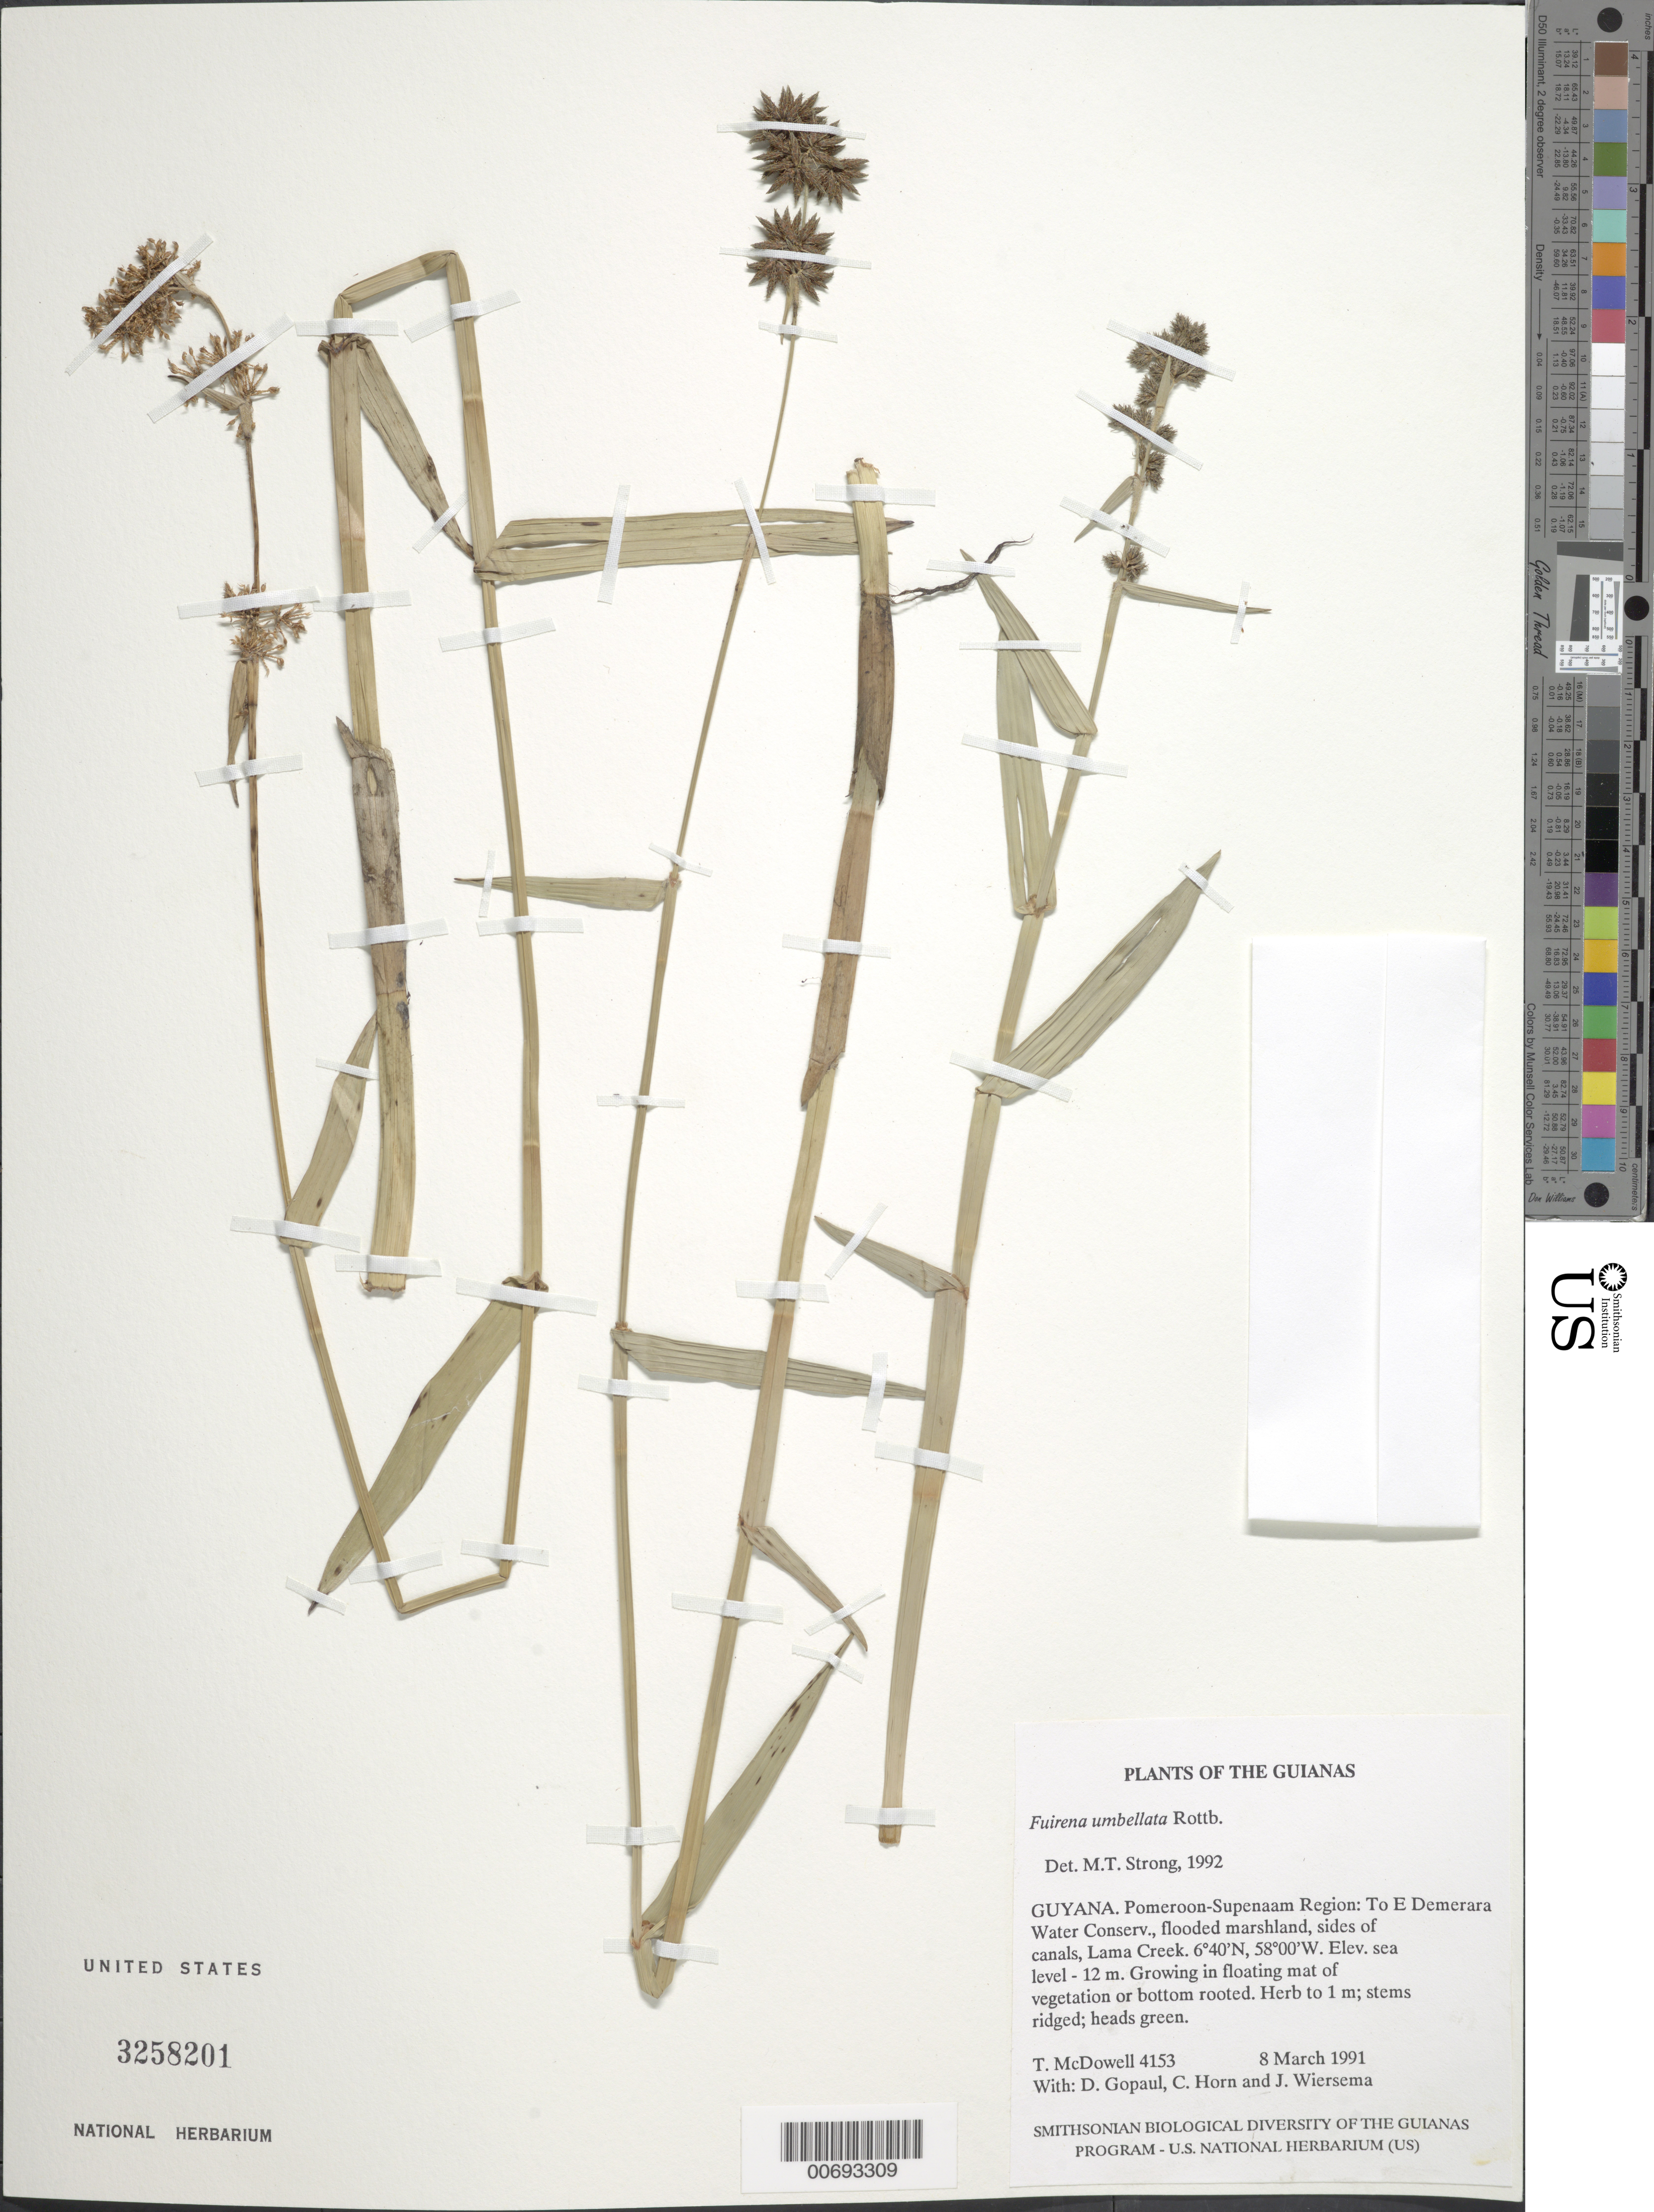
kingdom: Plantae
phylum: Tracheophyta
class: Liliopsida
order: Poales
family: Cyperaceae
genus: Fuirena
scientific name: Fuirena umbellata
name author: Rottb.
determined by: Strong, M. T., (US), Smithsonian Institution - National Museum of Natural History (UNITED STATES)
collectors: T. McDowell, D. Gopaul, C. N. Horn & J. H. Wiersema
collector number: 4153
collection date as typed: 8 March 1991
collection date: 1991-03-08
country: Guyana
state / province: Demerara-Mahaica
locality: To E Demerara Water Conservancy, Lama Creek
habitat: Flooded marshland, sides of canals; growing in floating mat of vegetation or bottom rooted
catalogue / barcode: US 3258201